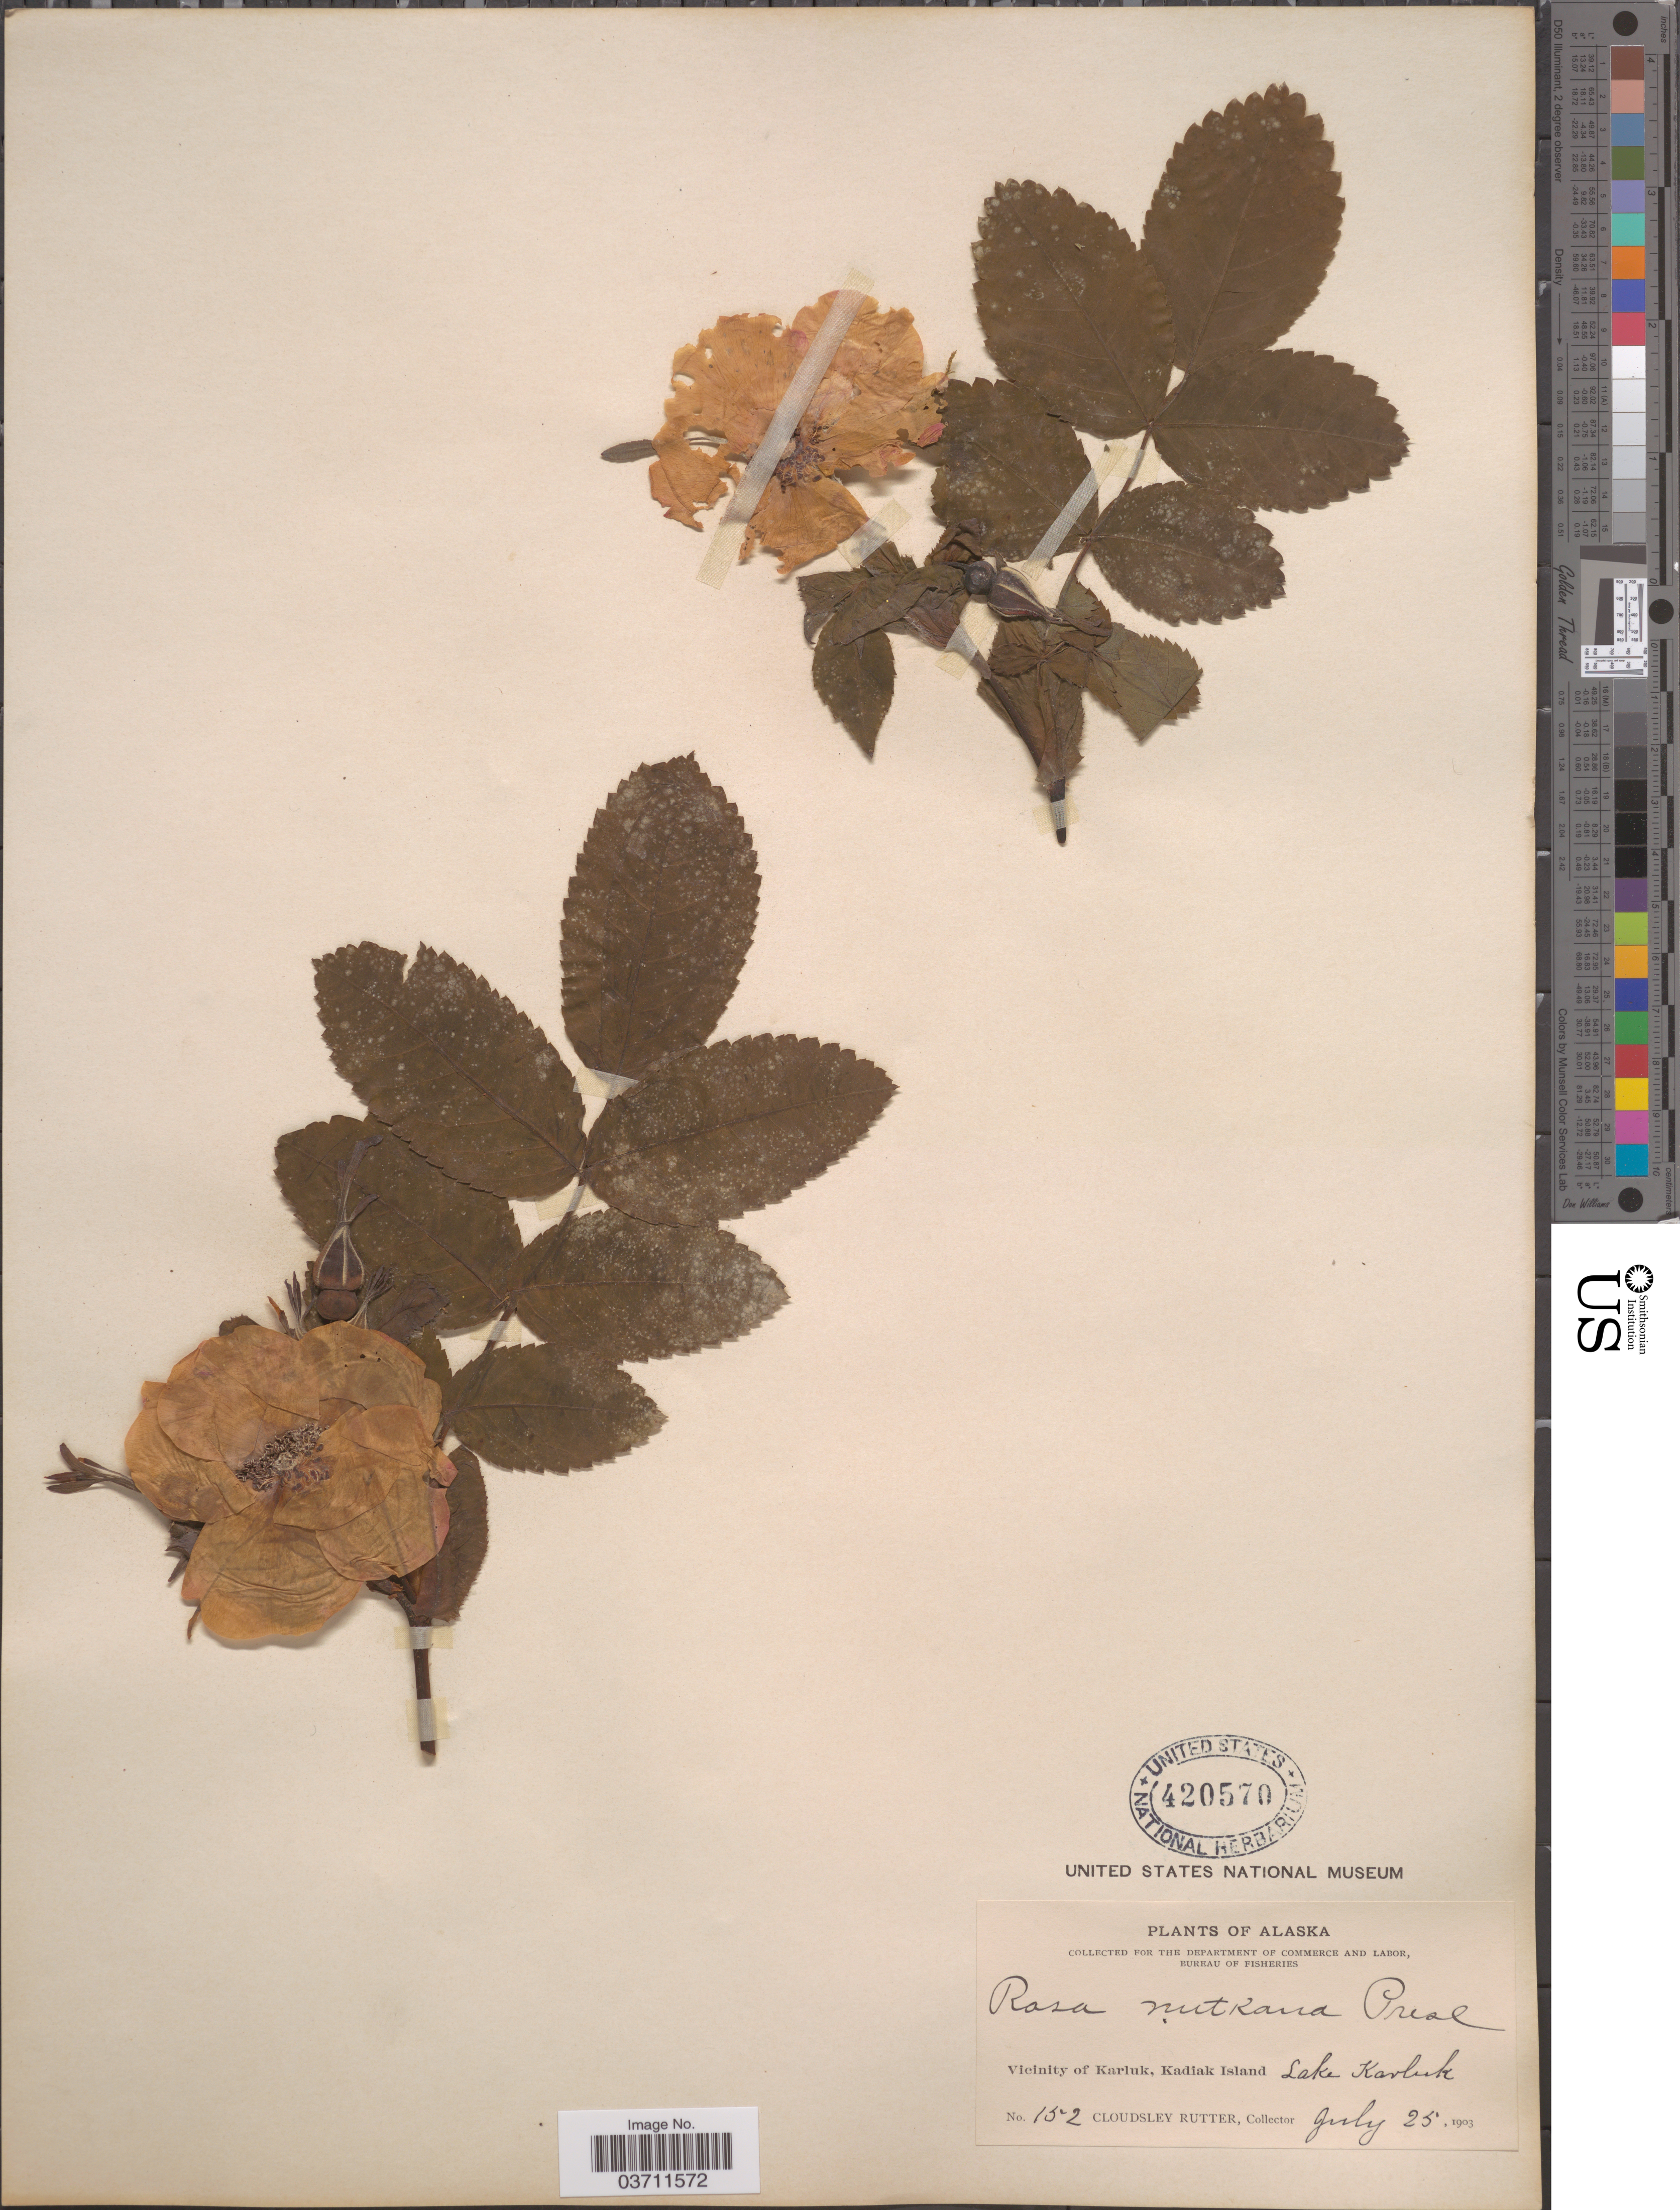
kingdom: Plantae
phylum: Tracheophyta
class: Magnoliopsida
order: Rosales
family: Rosaceae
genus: Rosa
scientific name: Rosa nutkana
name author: C. Presl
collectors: C. Rutter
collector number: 152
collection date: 1903-07-25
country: United States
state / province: Alaska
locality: Vicinity of Karluk, Kadiak Island. Lake Karluk.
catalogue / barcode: US 420570